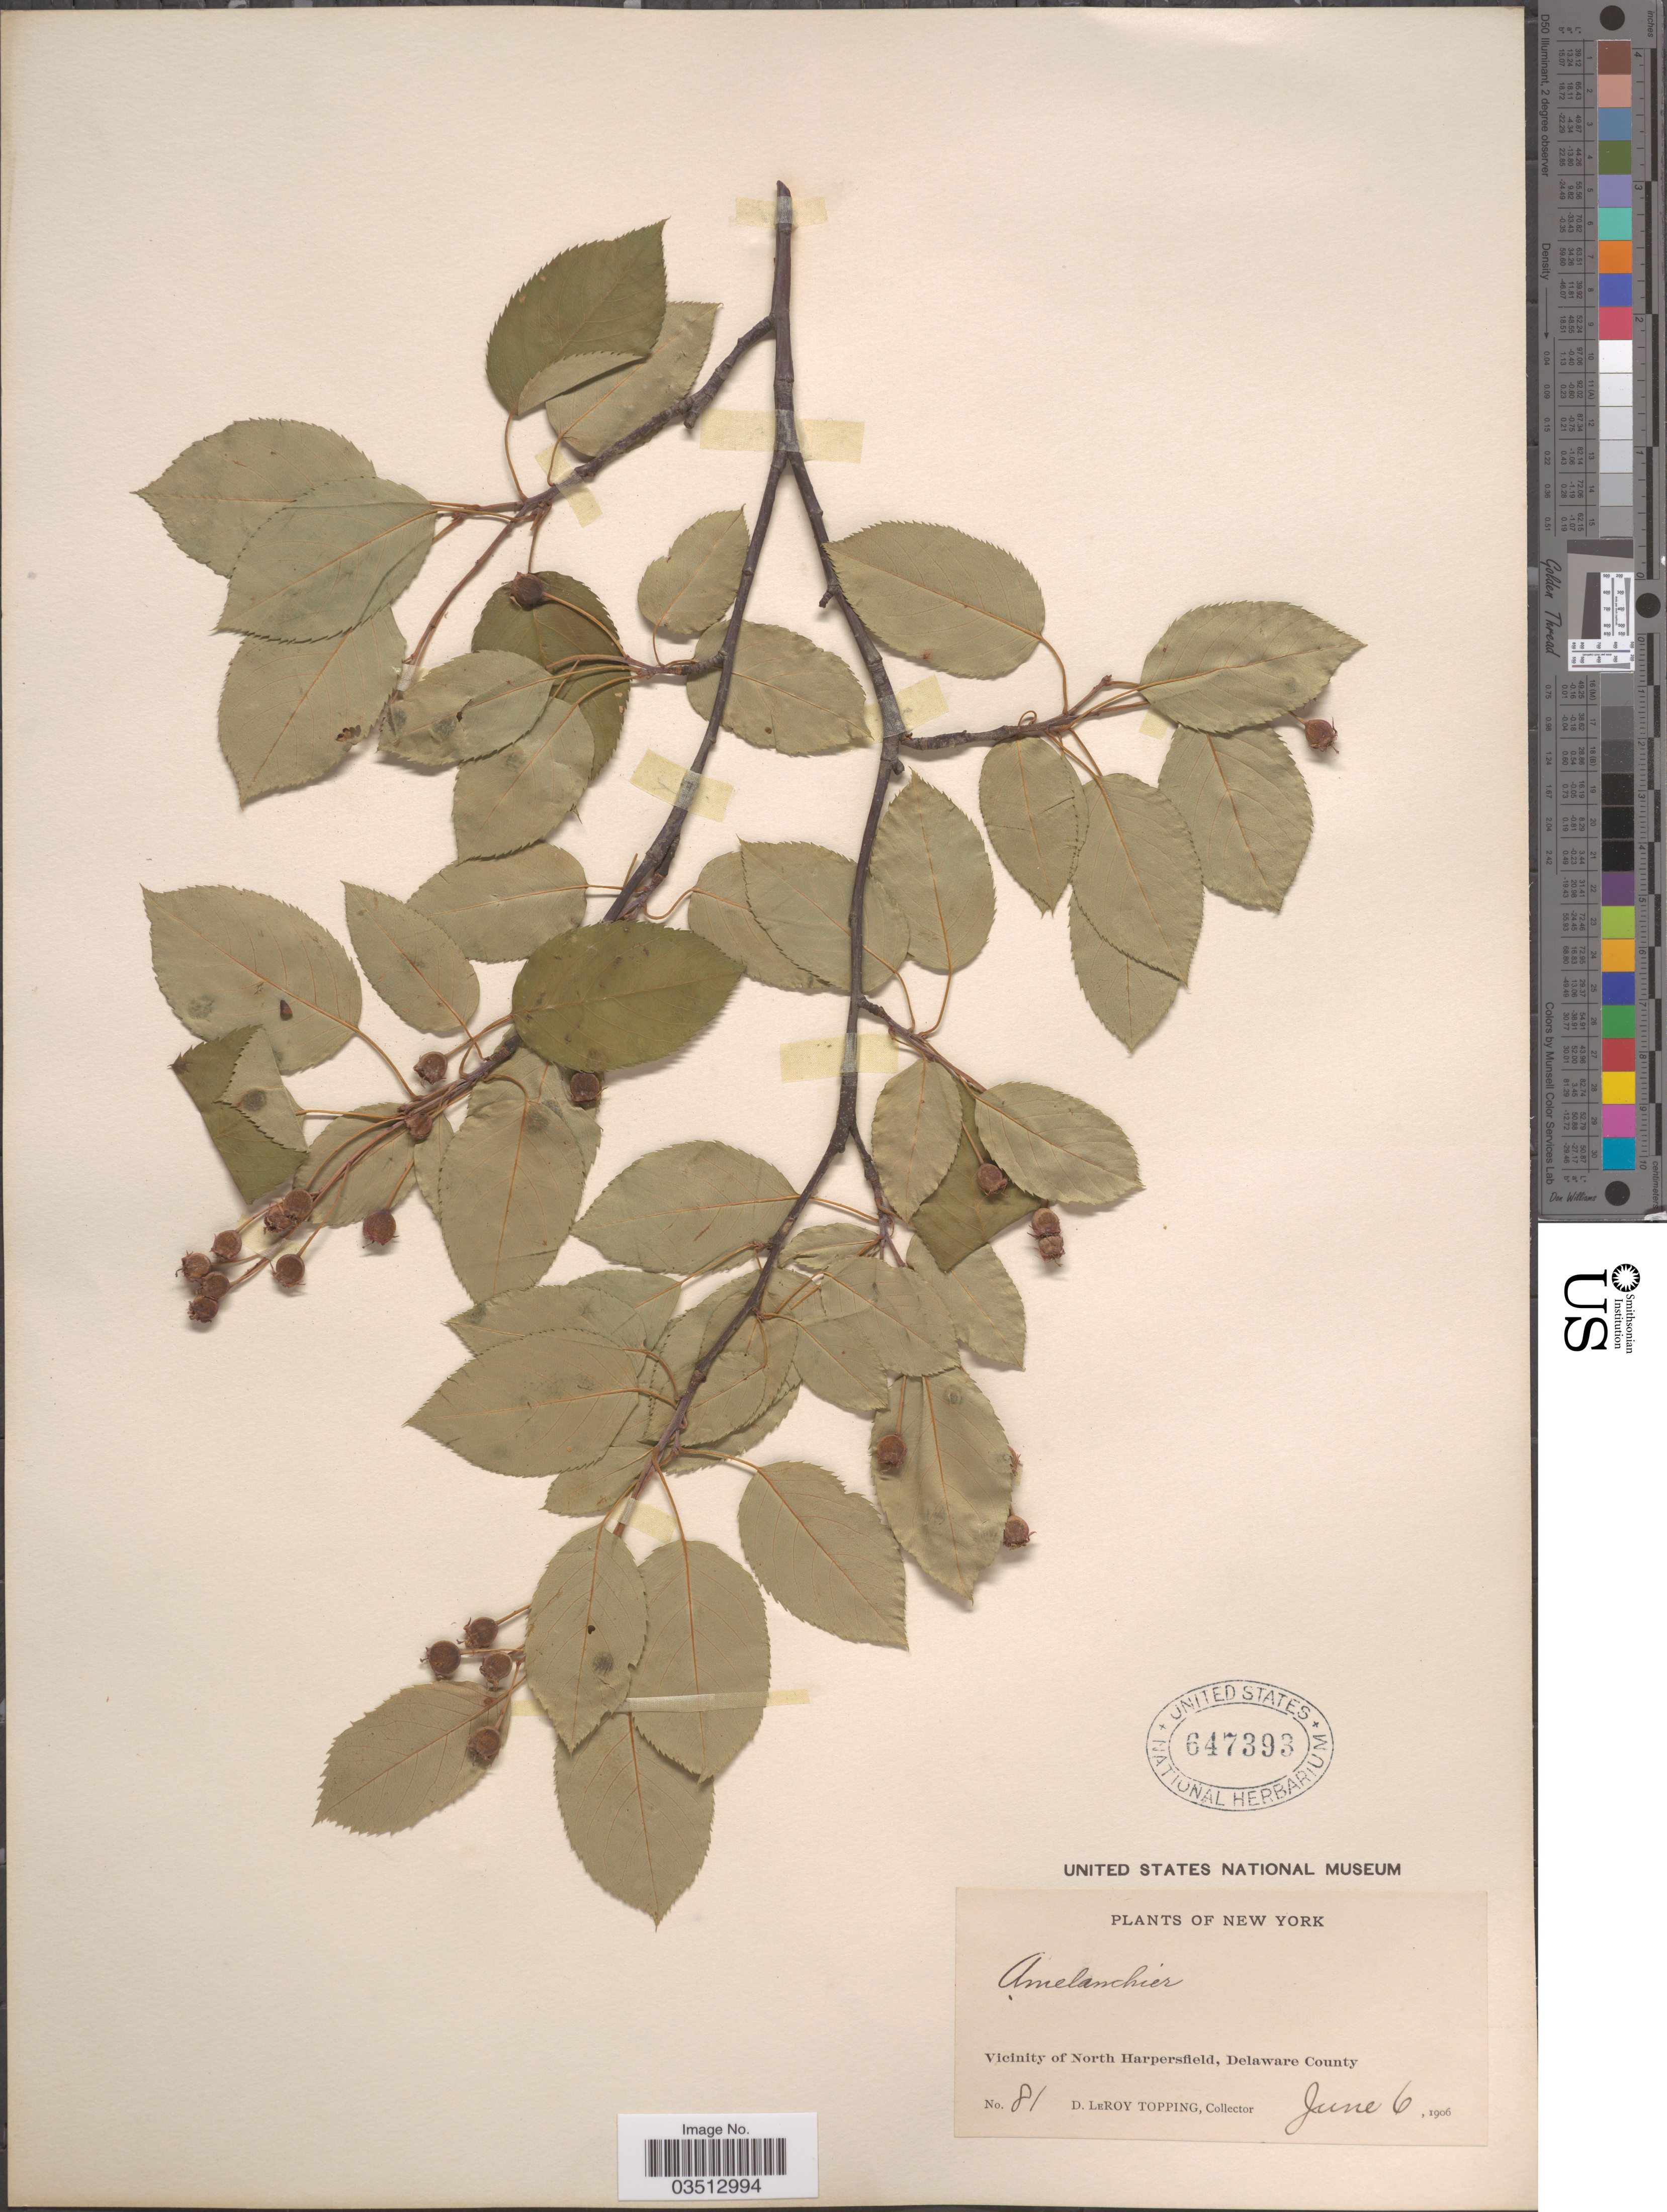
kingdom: Plantae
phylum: Tracheophyta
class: Magnoliopsida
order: Rosales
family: Rosaceae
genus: Amelanchier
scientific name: Amelanchier sp.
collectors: D. L. Topping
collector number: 81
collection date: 1906-06-06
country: United States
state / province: New York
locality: Vicinity of North Harpersfield, Delaware County.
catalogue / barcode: US 647393